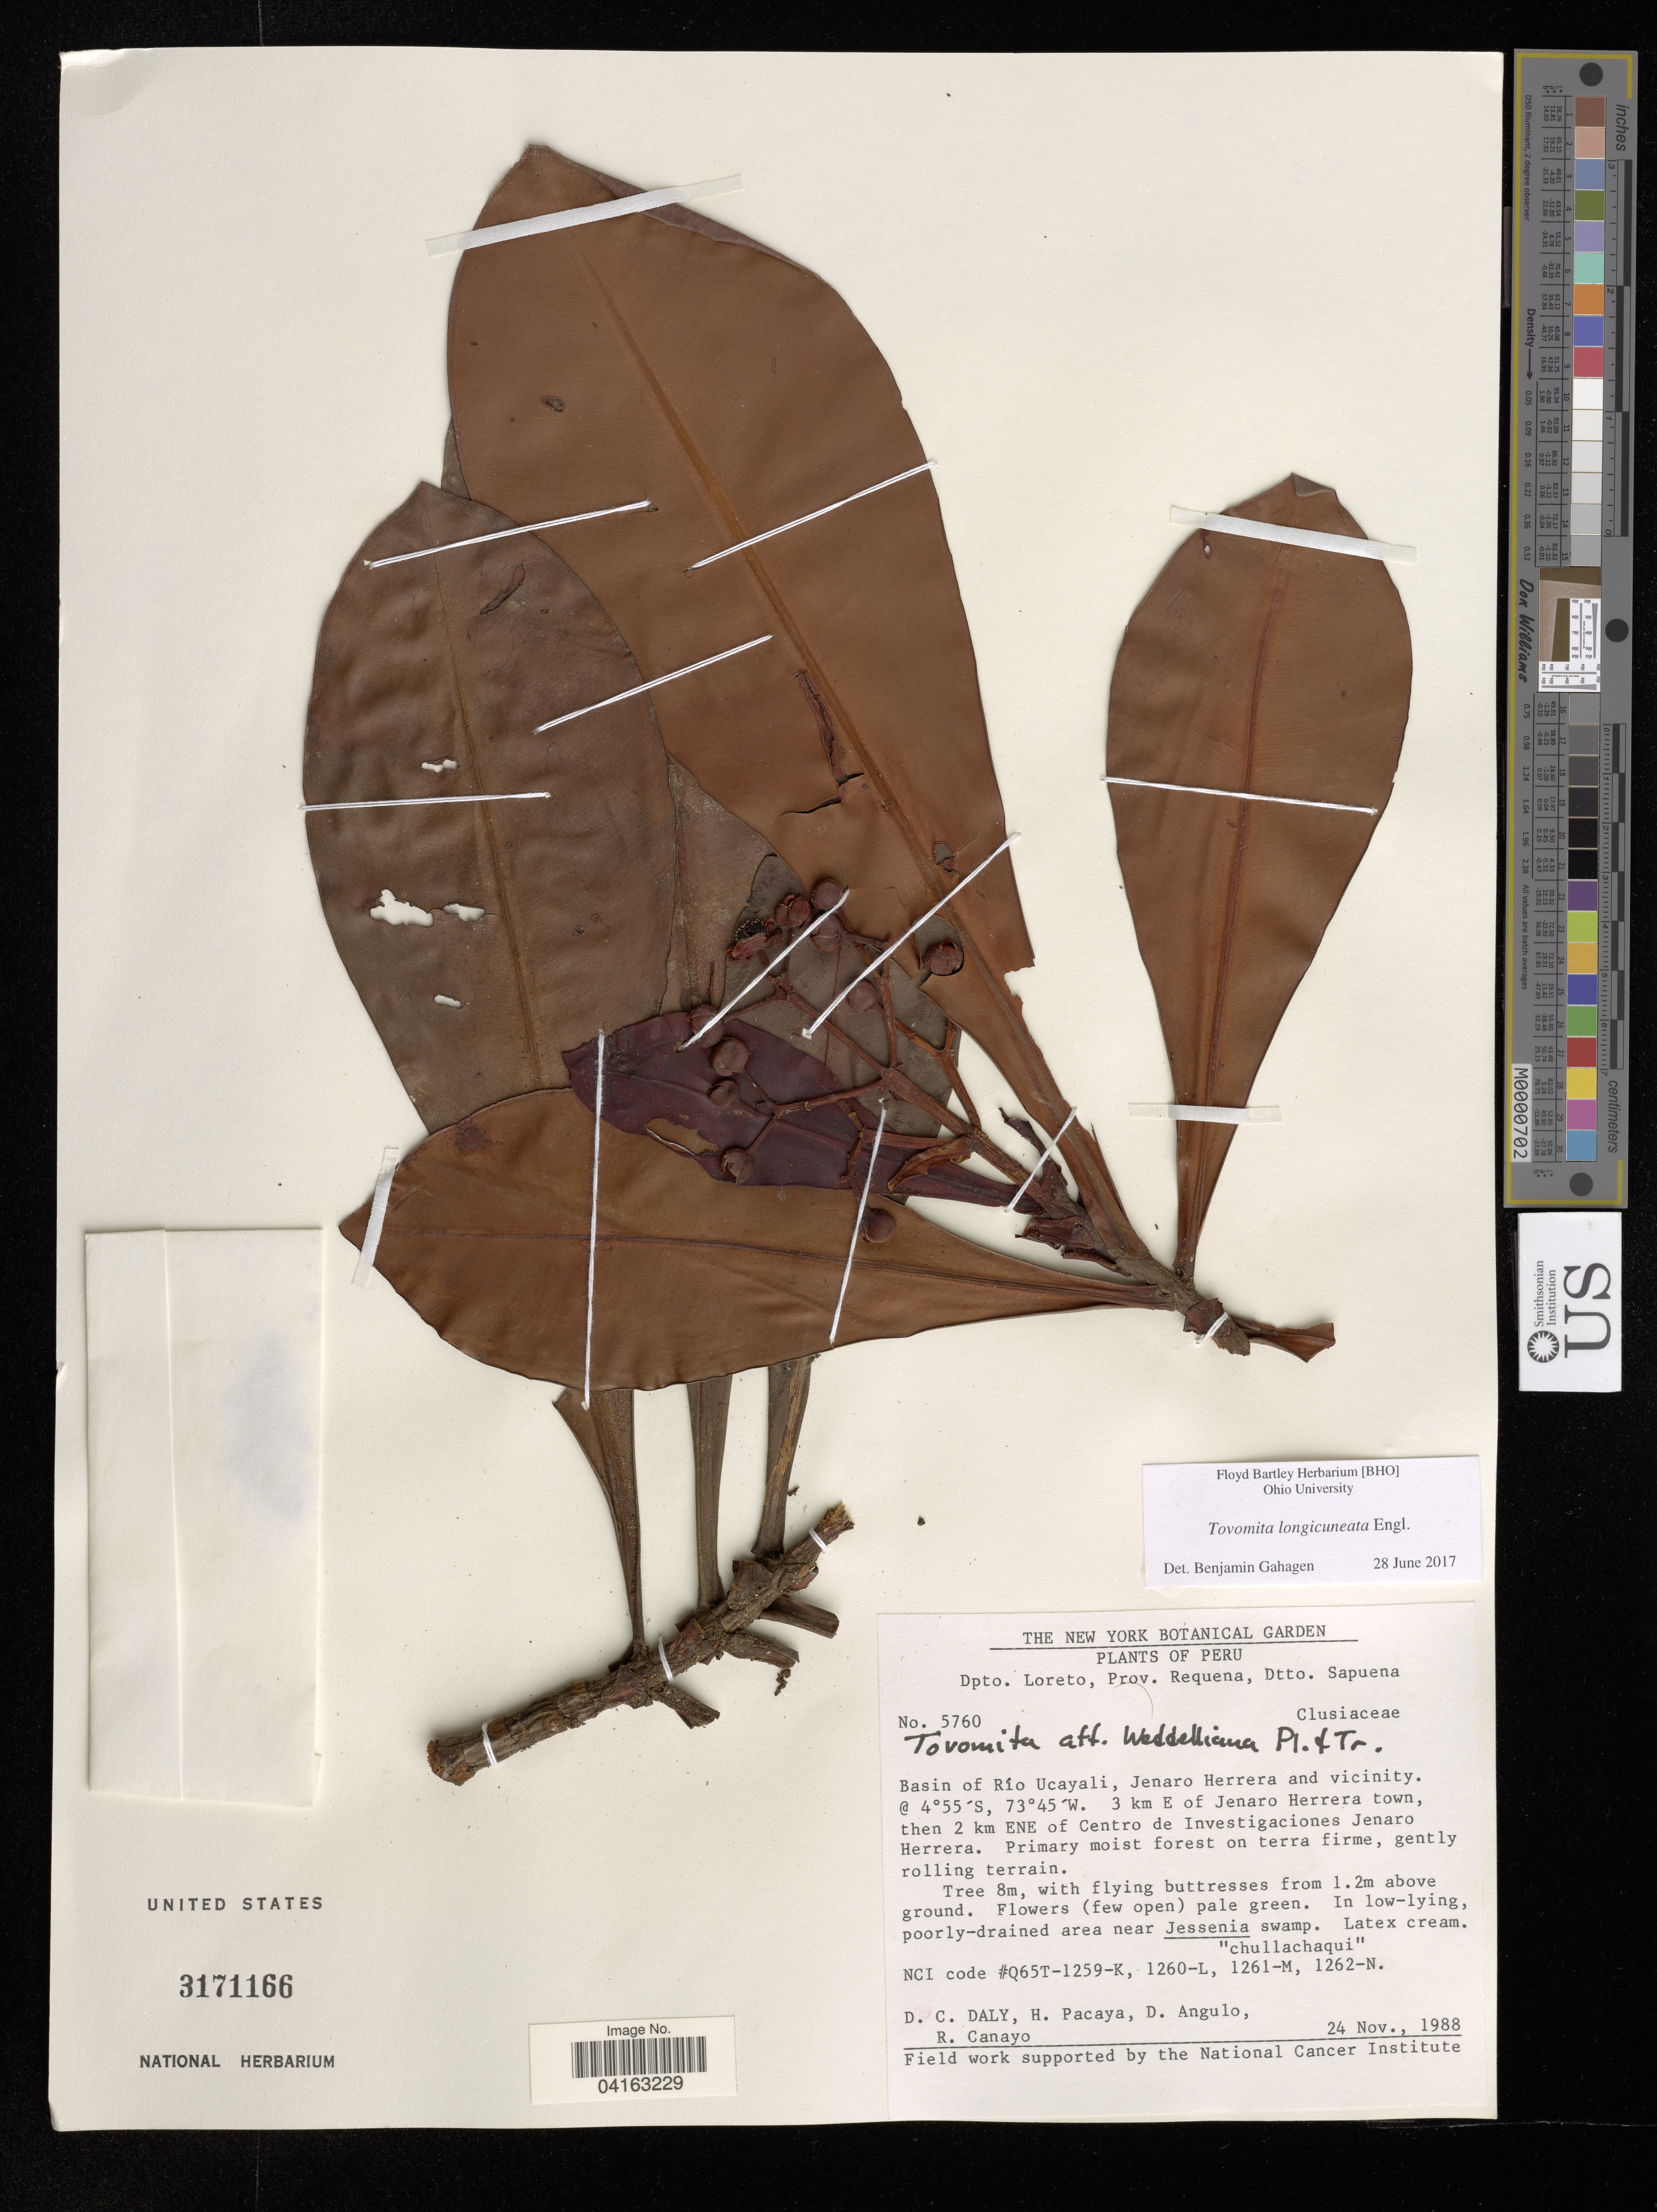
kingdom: Plantae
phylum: Tracheophyta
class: Magnoliopsida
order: Malpighiales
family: Clusiaceae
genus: Tovomita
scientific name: Tovomita longicuneata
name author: Engl.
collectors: D. C. Daly, H. Pacaya, D. Angulo & R. Canayo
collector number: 5760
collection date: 1988-11-24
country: Peru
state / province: Loreto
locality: Dpto. Loreto, Prov. Requena, Dtto. Sapuena. Basin of Río Ucayali, Jenaro Herrera and vicinity. 3 km E of Jenaro Herrera town, then 2 km ENE of Centro de Investigaciones Jenaro Herrera.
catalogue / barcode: US 3171166